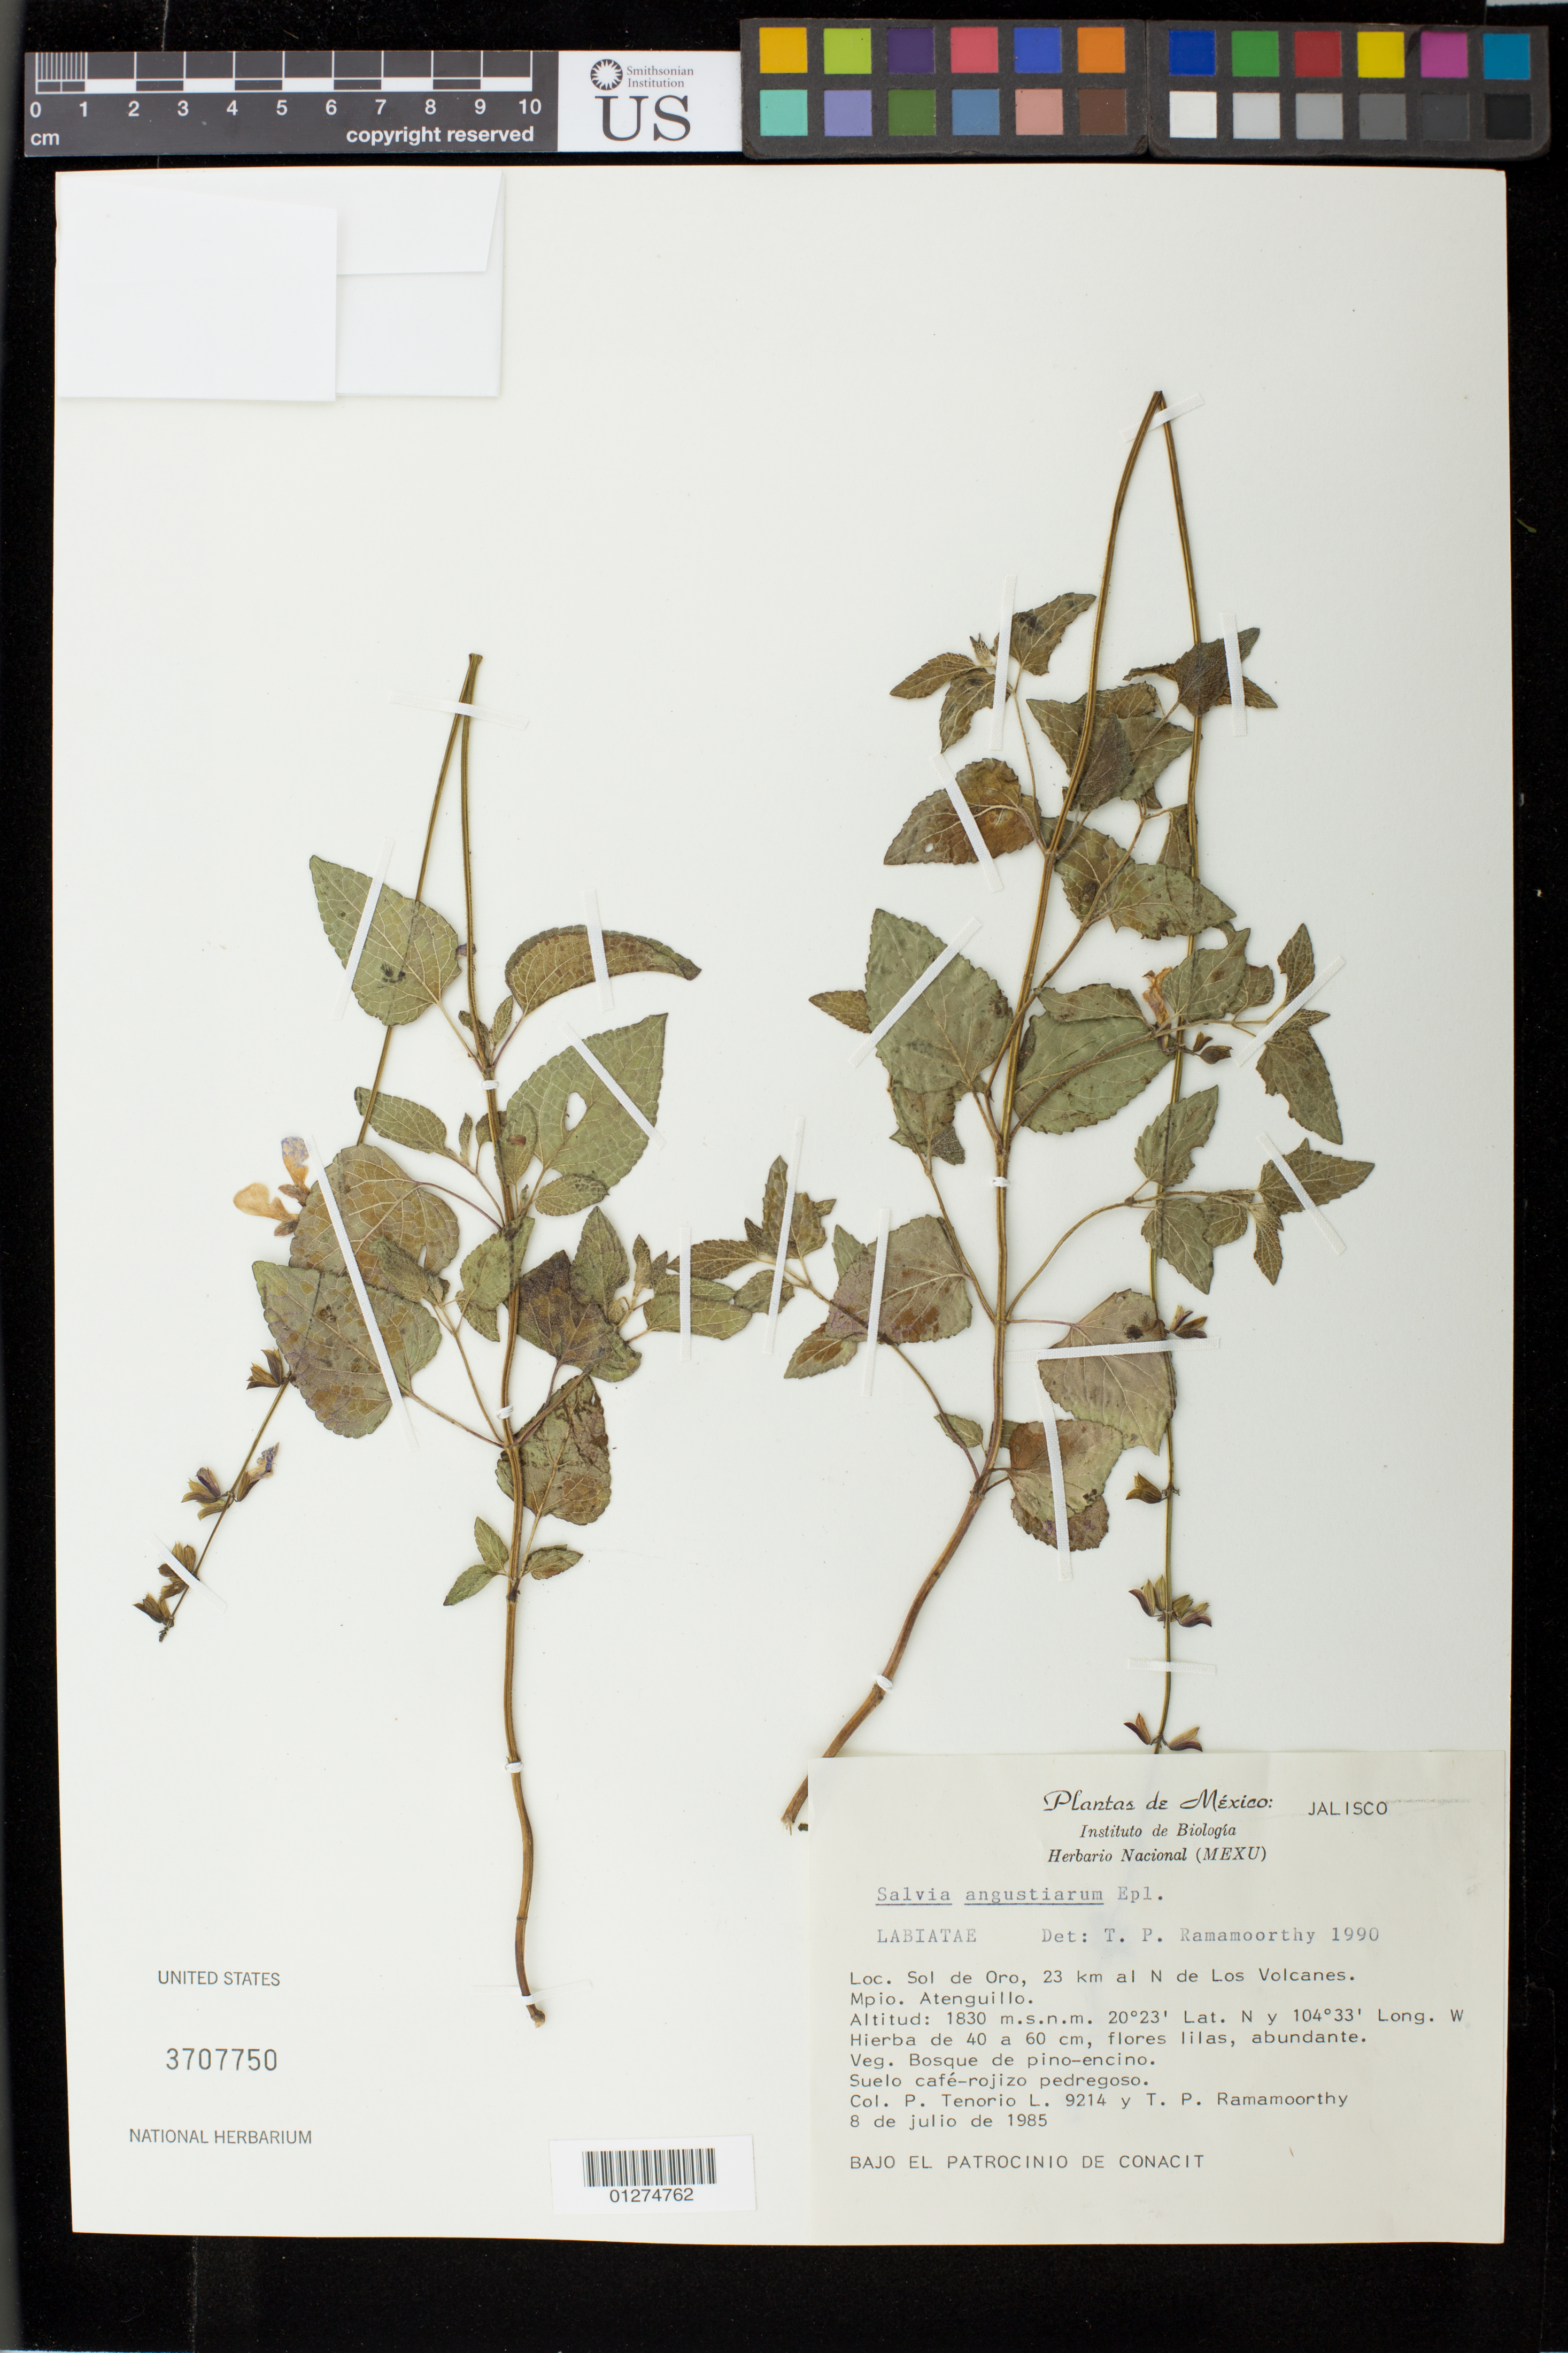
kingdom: Plantae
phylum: Tracheophyta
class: Magnoliopsida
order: Lamiales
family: Lamiaceae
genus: Salvia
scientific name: Salvia angustiarum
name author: Epling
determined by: Ramamoorthy, T. P.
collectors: P. Tenorio L. & T. P. Ramamoorthy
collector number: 9214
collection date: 1985-07-08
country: Mexico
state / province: Jalisco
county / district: Atenguillo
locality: Sol de Oro, 23 km al N de Los Volcanes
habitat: bosque de pino-encino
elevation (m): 1830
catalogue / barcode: US 3707750